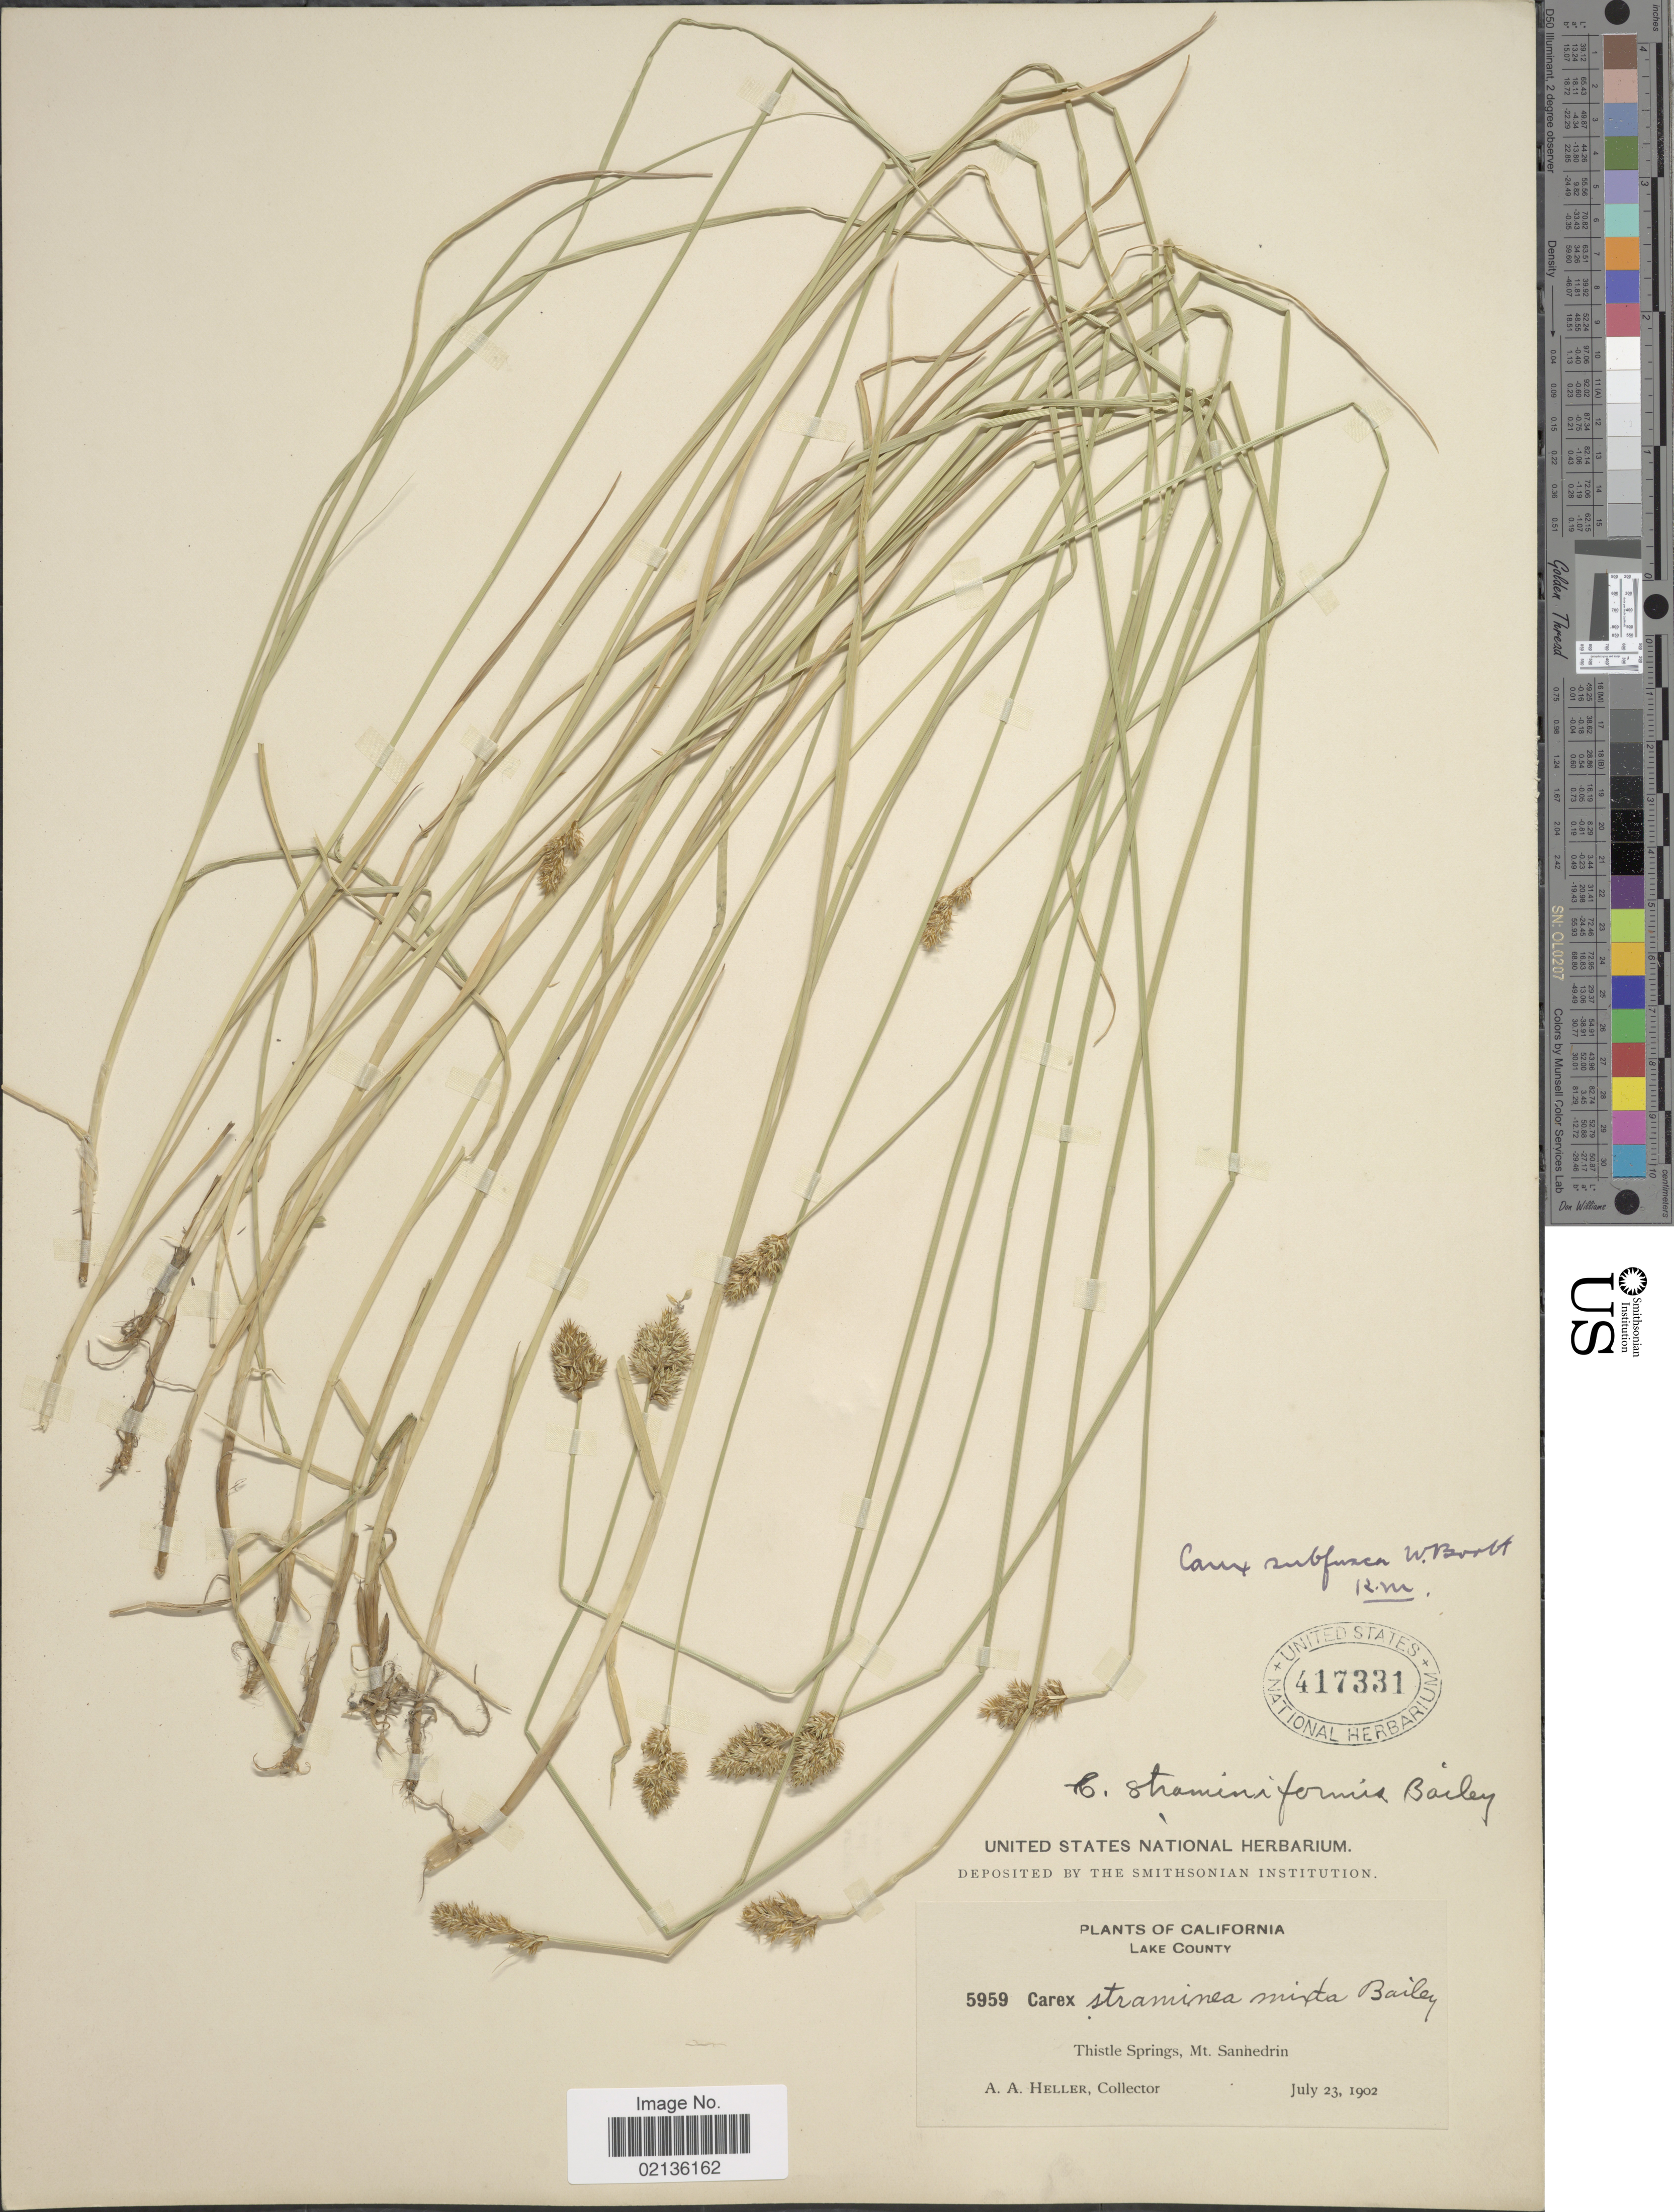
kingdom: Plantae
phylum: Tracheophyta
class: Liliopsida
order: Poales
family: Cyperaceae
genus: Carex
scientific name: Carex subfusca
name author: W. Boott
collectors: A. A. Heller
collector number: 5959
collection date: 1902-07-23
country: United States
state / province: California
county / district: Lake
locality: Lake County, Thistle Springs, Mt. Sanhedrin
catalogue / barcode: US 417331